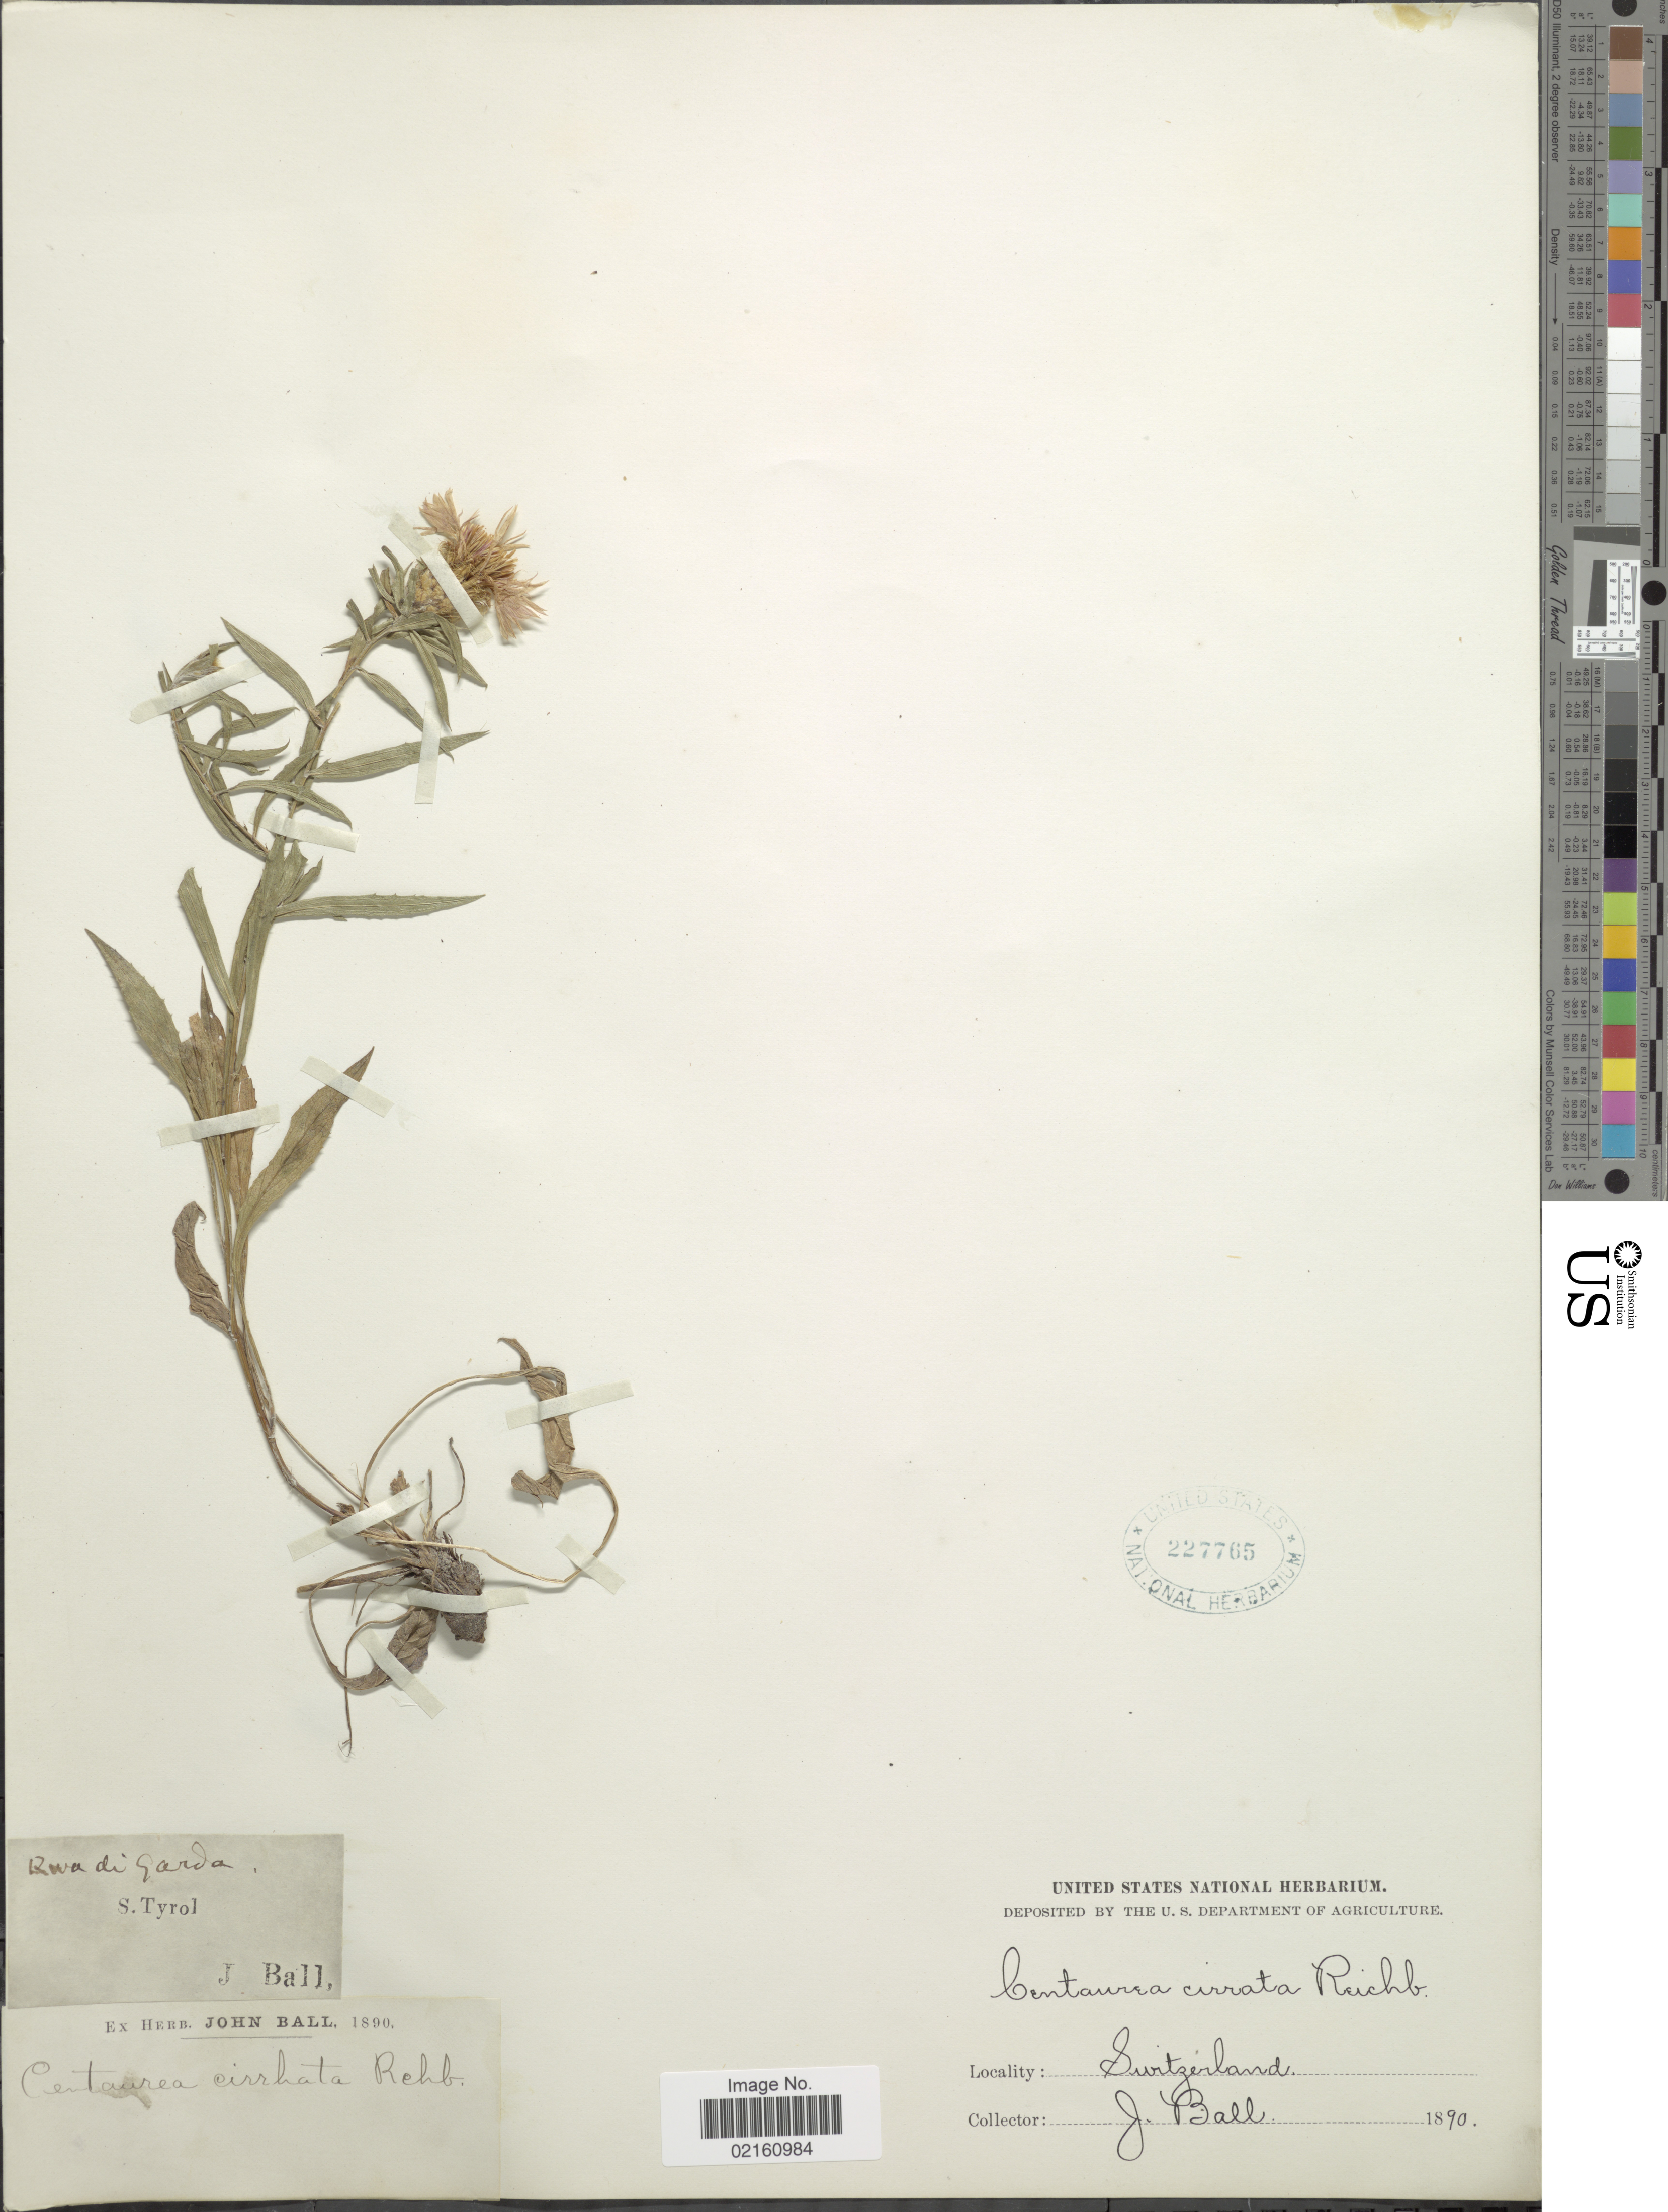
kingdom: Plantae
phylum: Tracheophyta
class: Magnoliopsida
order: Asterales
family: Asteraceae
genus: Centaurea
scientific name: Centaurea nervosa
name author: Willd.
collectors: J. Ball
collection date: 1890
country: Italy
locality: S. Tyrol. Rwa di Garda.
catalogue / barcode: US 227765